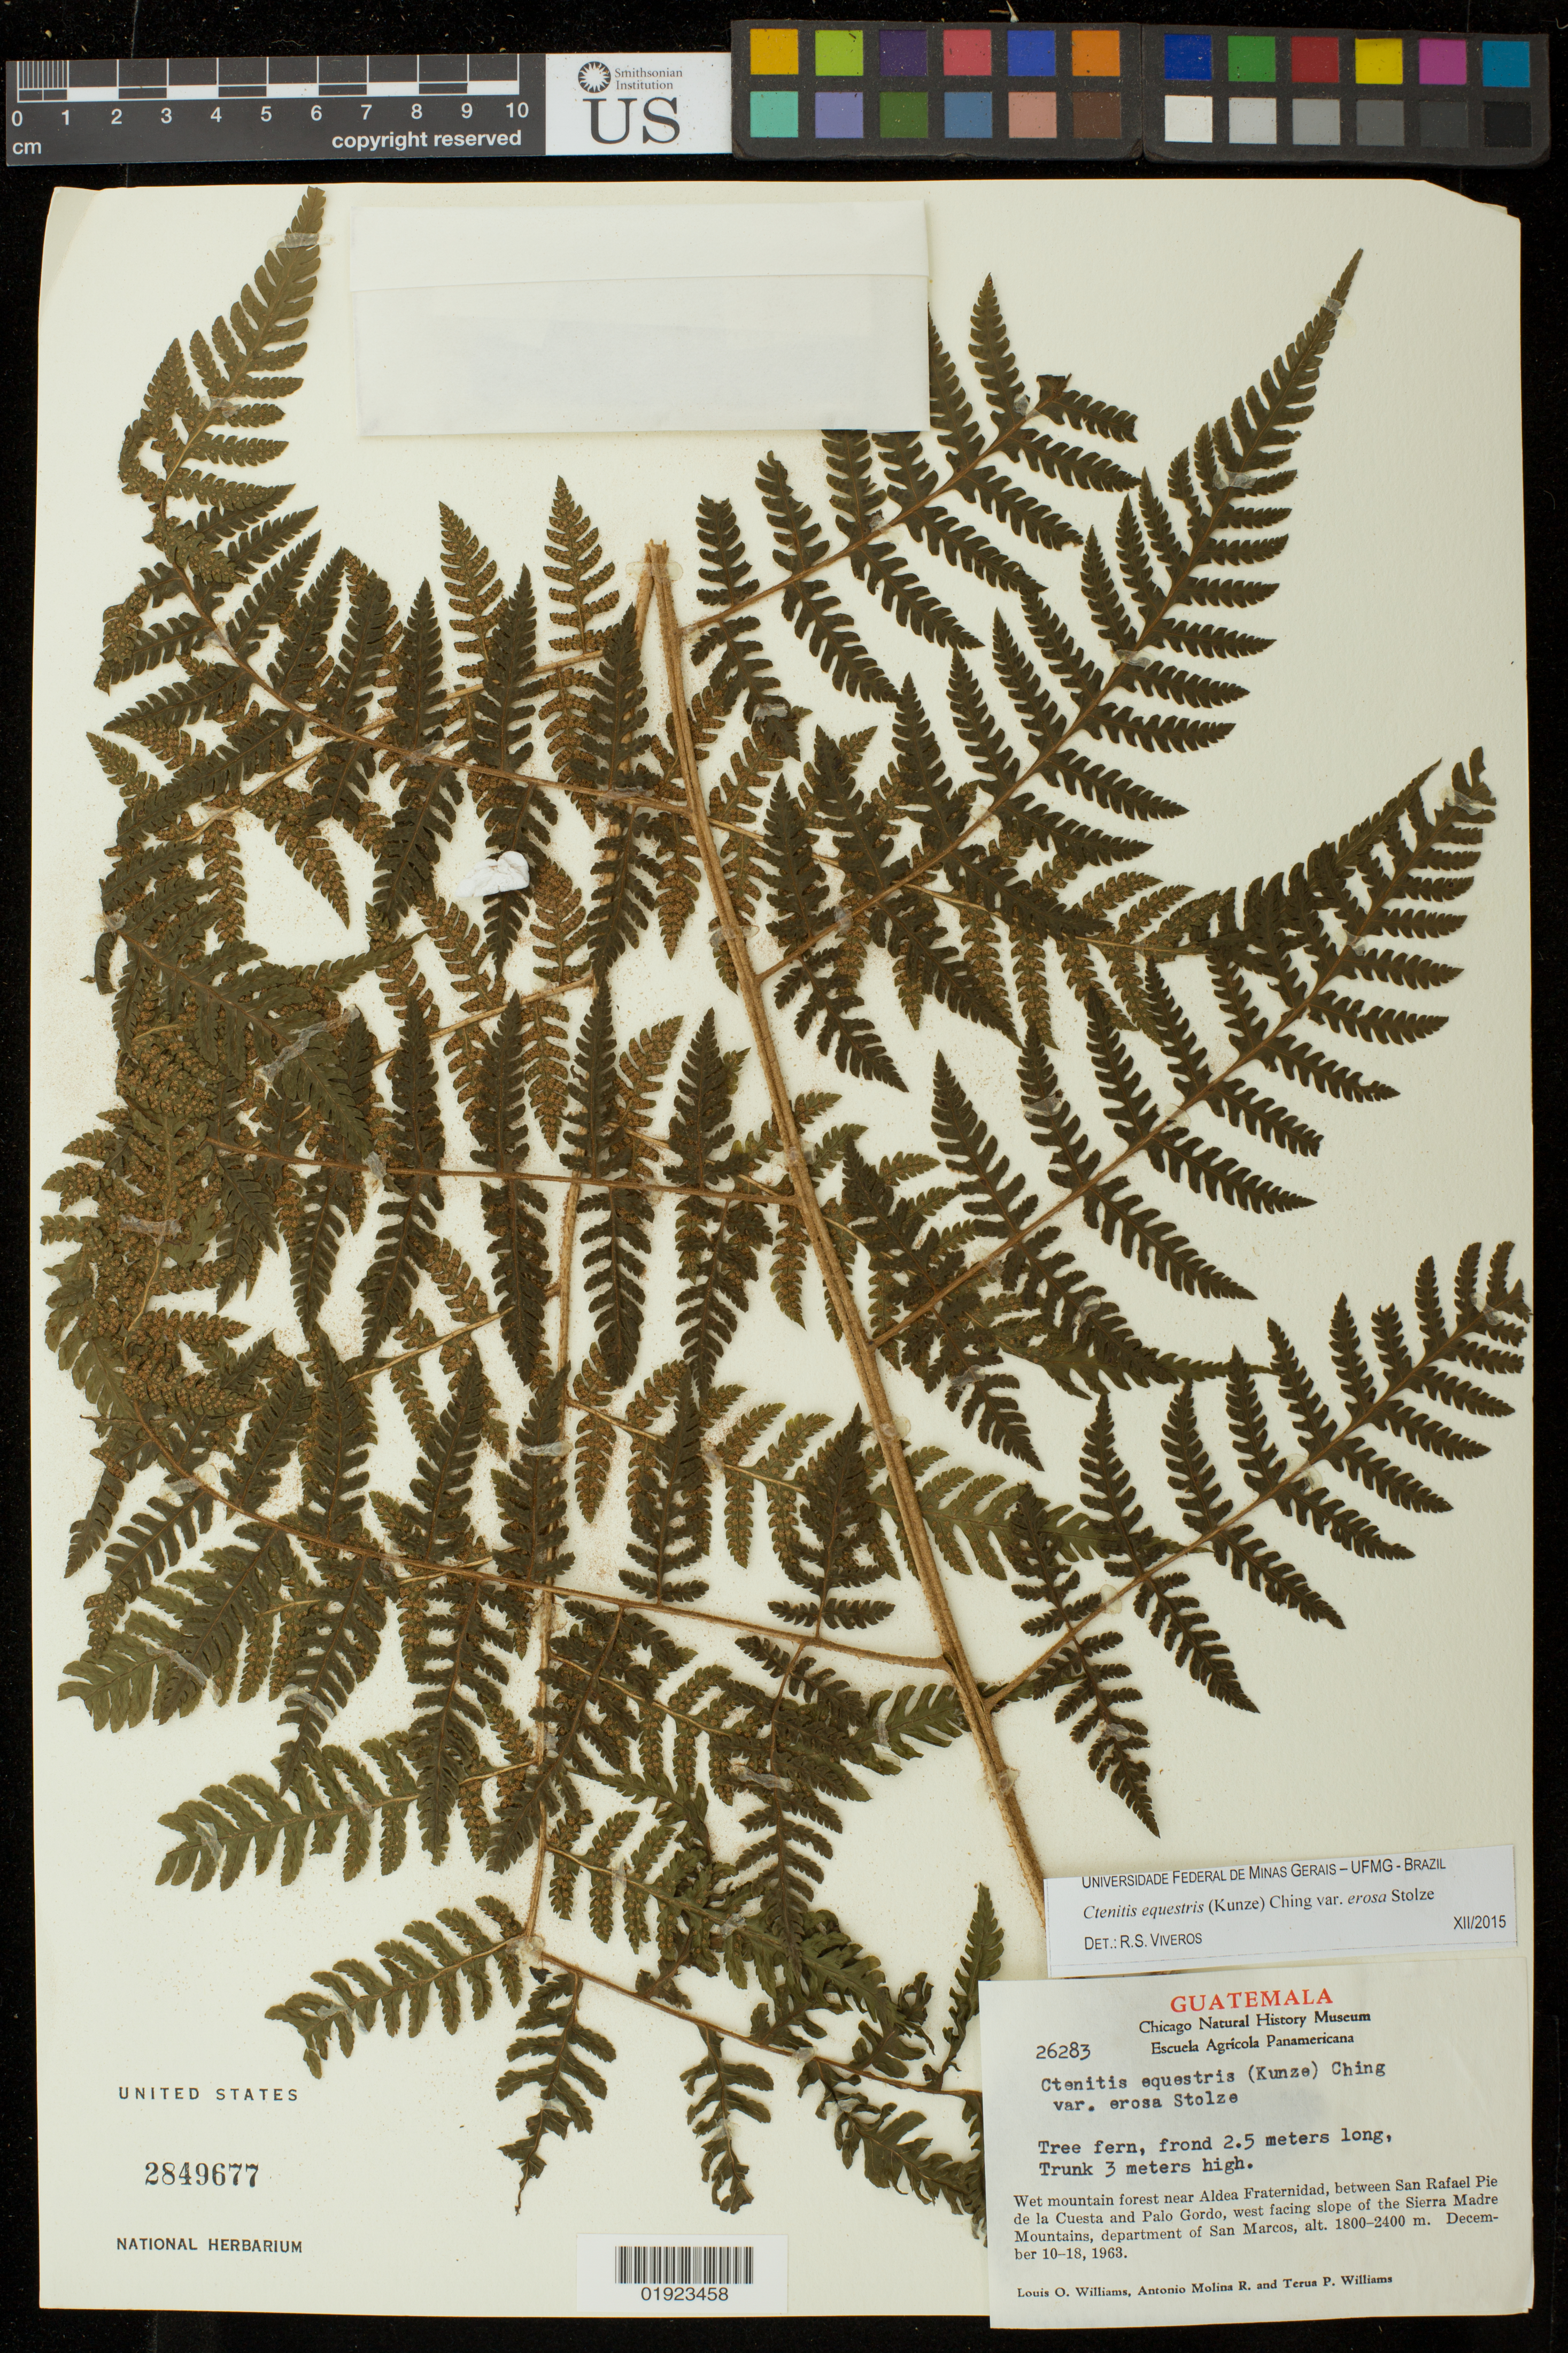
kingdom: Plantae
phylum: Tracheophyta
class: Polypodiopsida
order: Polypodiales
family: Dryopteridaceae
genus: Ctenitis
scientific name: Ctenitis equestris var. erosa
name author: Stolze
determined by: Viveros, R. S.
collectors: L. O. Williams, A. Molina R. & T. P. Williams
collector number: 26283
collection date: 1963-12-10/1963-12-12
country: Guatemala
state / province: San Marcos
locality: Near Aldea Fraternidad, between San Rafael Pie de la Cuesta and Palo Gordo, west facing slope of the Sierra Madre Mountains.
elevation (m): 1800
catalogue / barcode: US 2849677